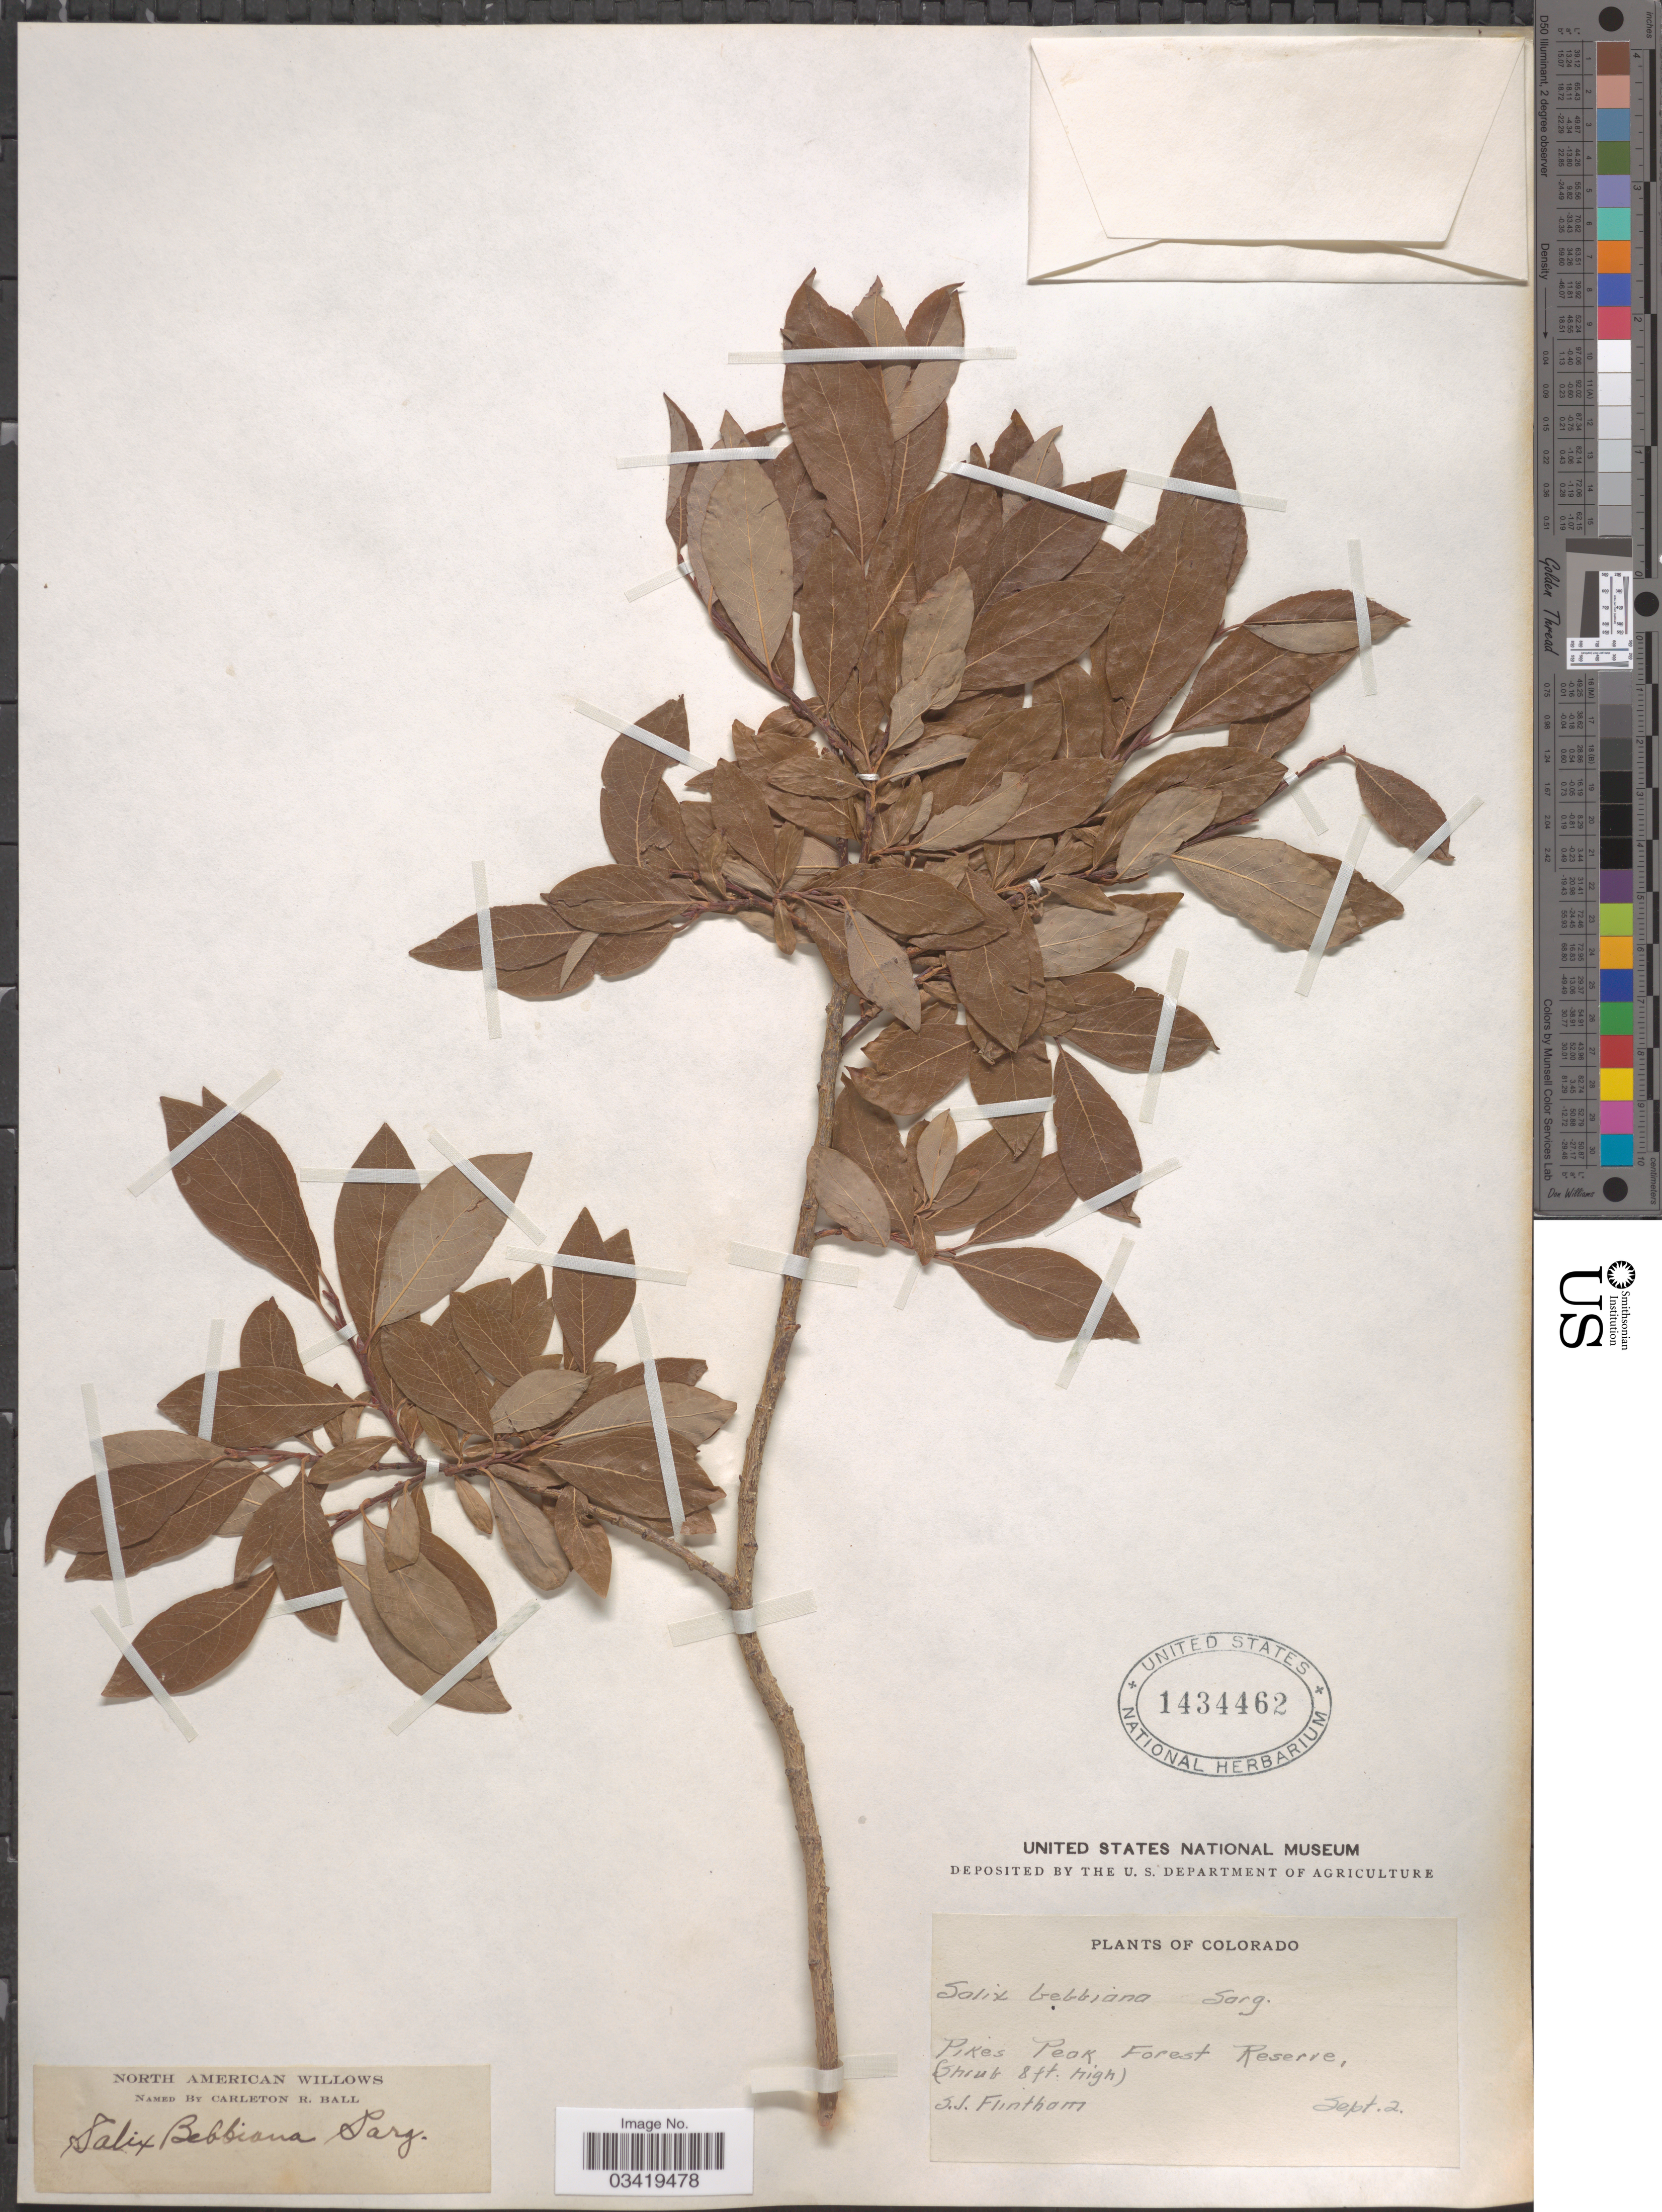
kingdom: Plantae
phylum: Tracheophyta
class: Magnoliopsida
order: Malpighiales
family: Salicaceae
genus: Salix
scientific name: Salix bebbiana var. perrostrata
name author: Sarg.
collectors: S. Flintham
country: United States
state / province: Colorado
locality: Pikes Peak Forest Reserve.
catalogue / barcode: US 1434462